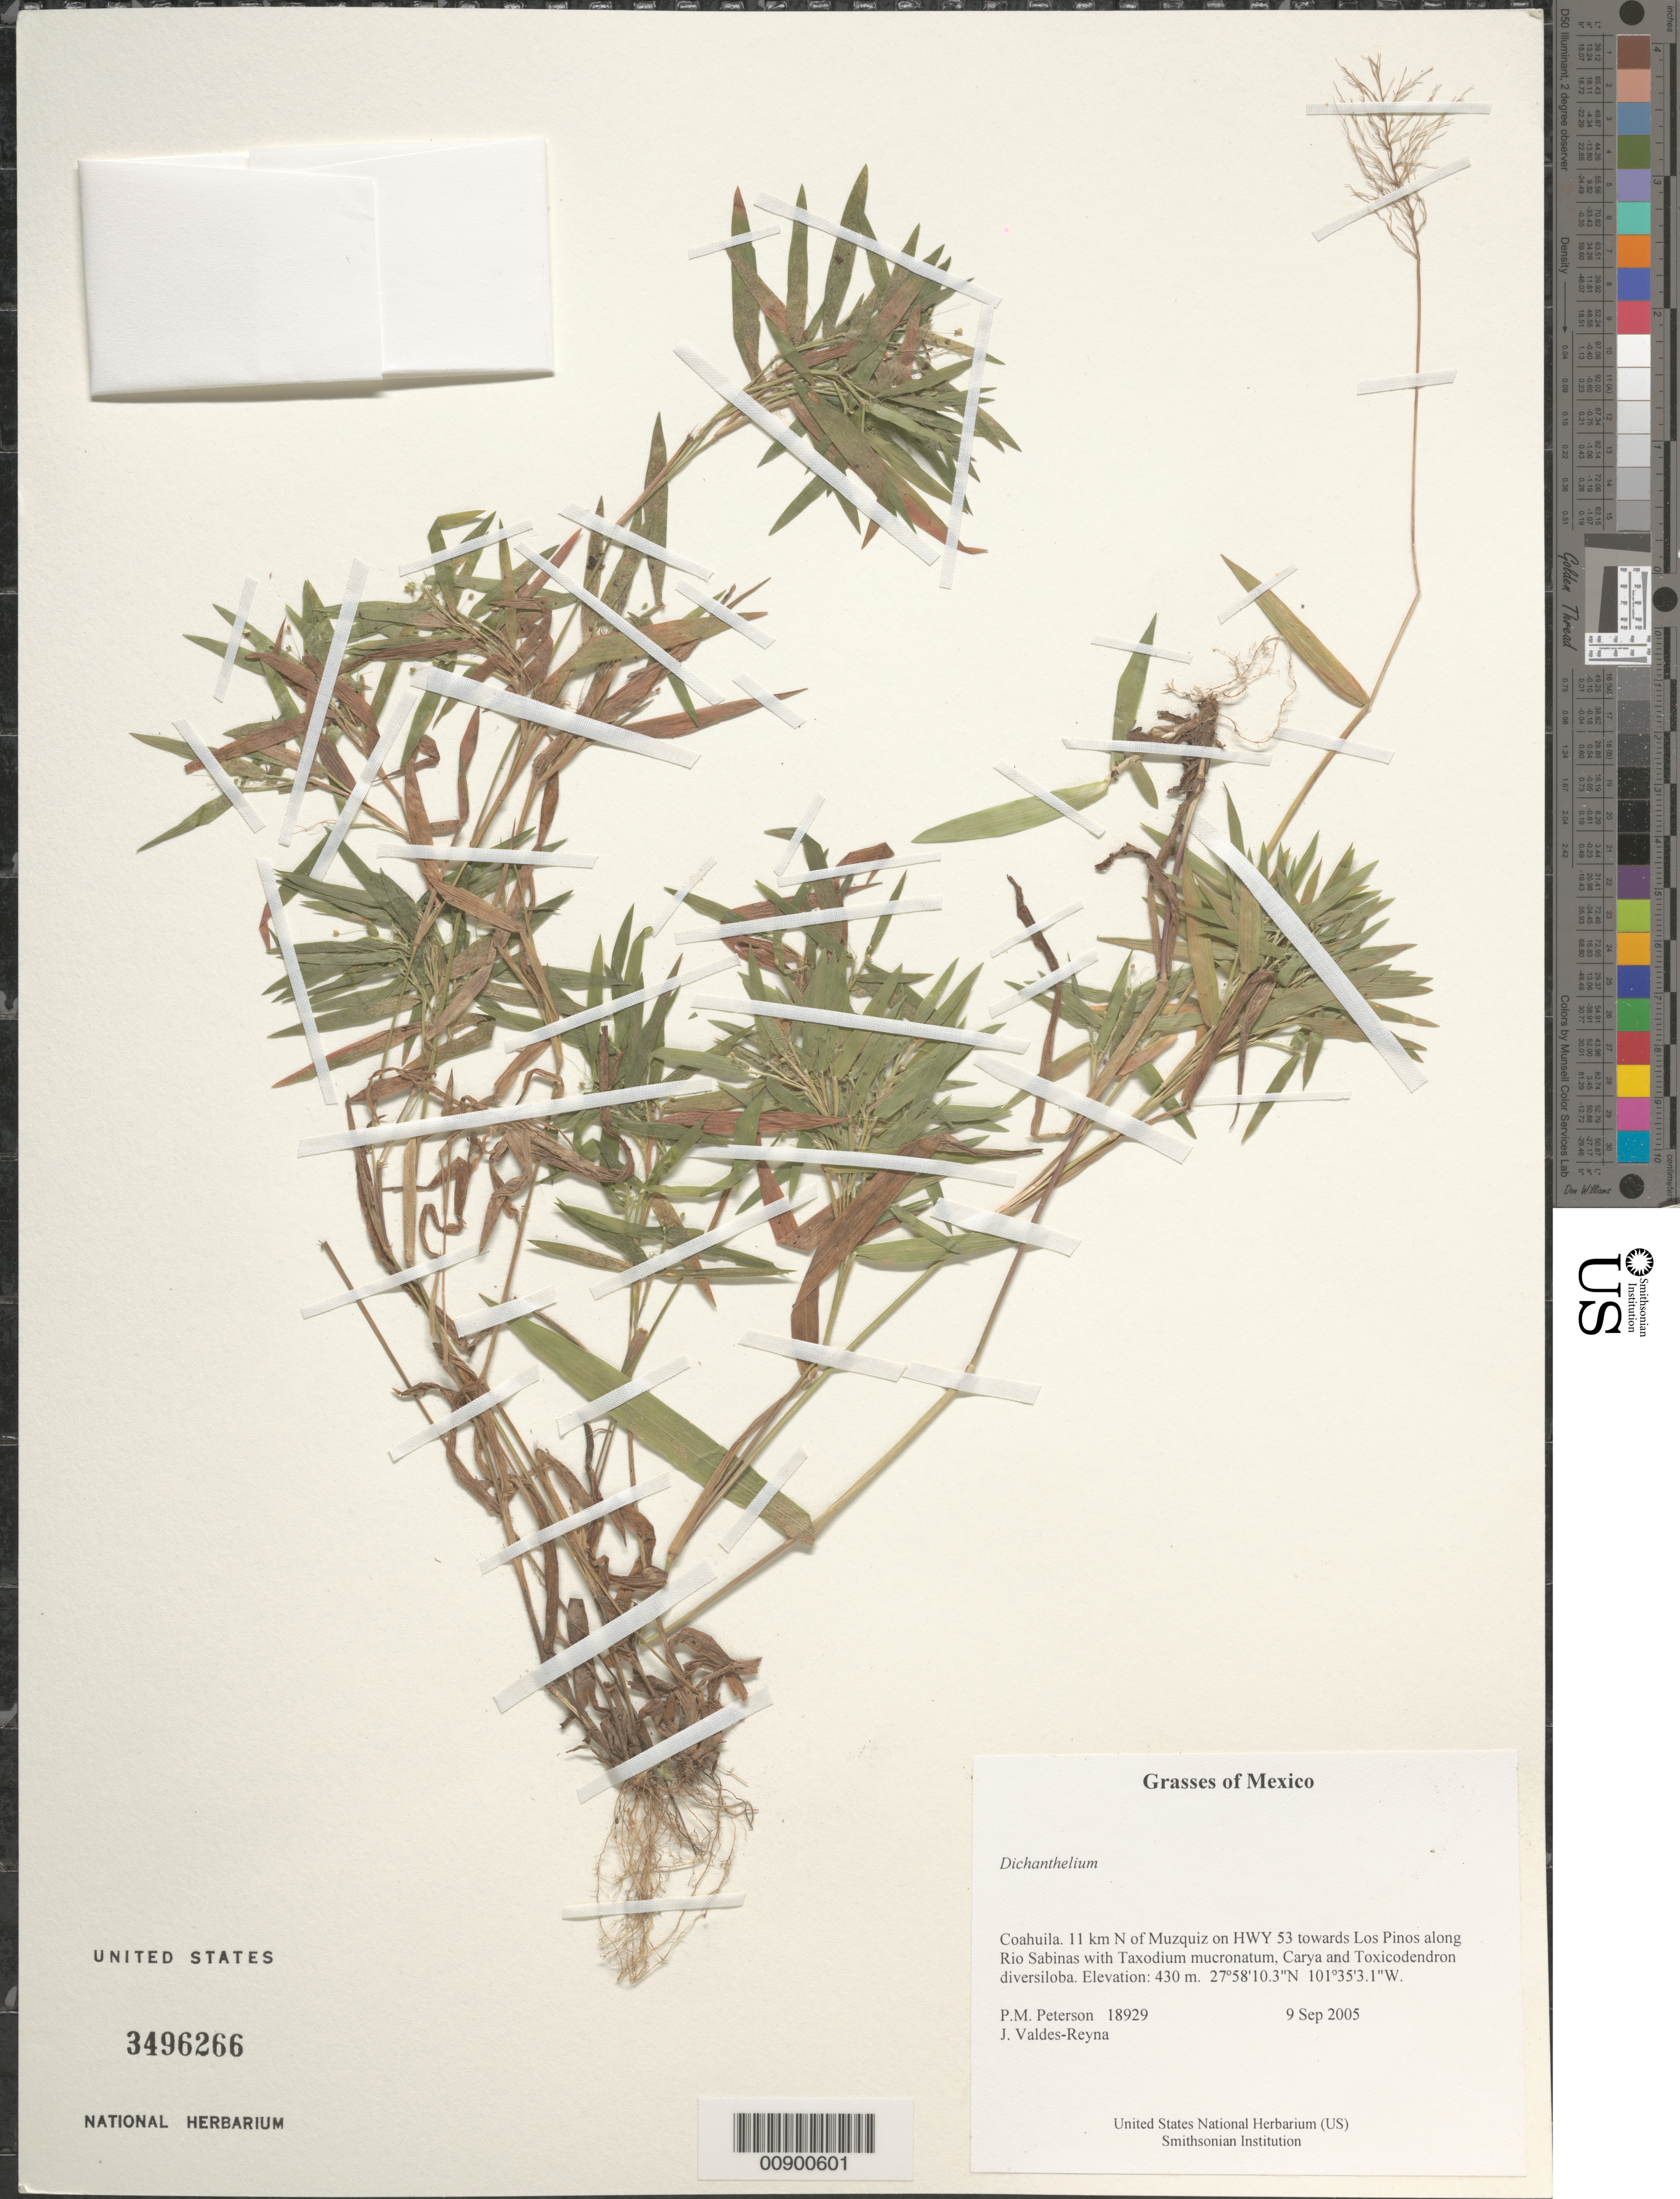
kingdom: Plantae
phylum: Tracheophyta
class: Liliopsida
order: Poales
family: Poaceae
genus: Dichanthelium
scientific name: Dichanthelium sp.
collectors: P. M. Peterson & J. Valdés-Reyna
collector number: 18929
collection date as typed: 09 Sep 2005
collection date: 2005-09-09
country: Mexico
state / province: Coahuila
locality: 11 km N of Muzquiz on HWY 53 towards Los Pinos along Rio Sabinas with Taxodium mucronatum, Carya and Toxicodendron diversiloba.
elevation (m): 430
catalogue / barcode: US 3496266